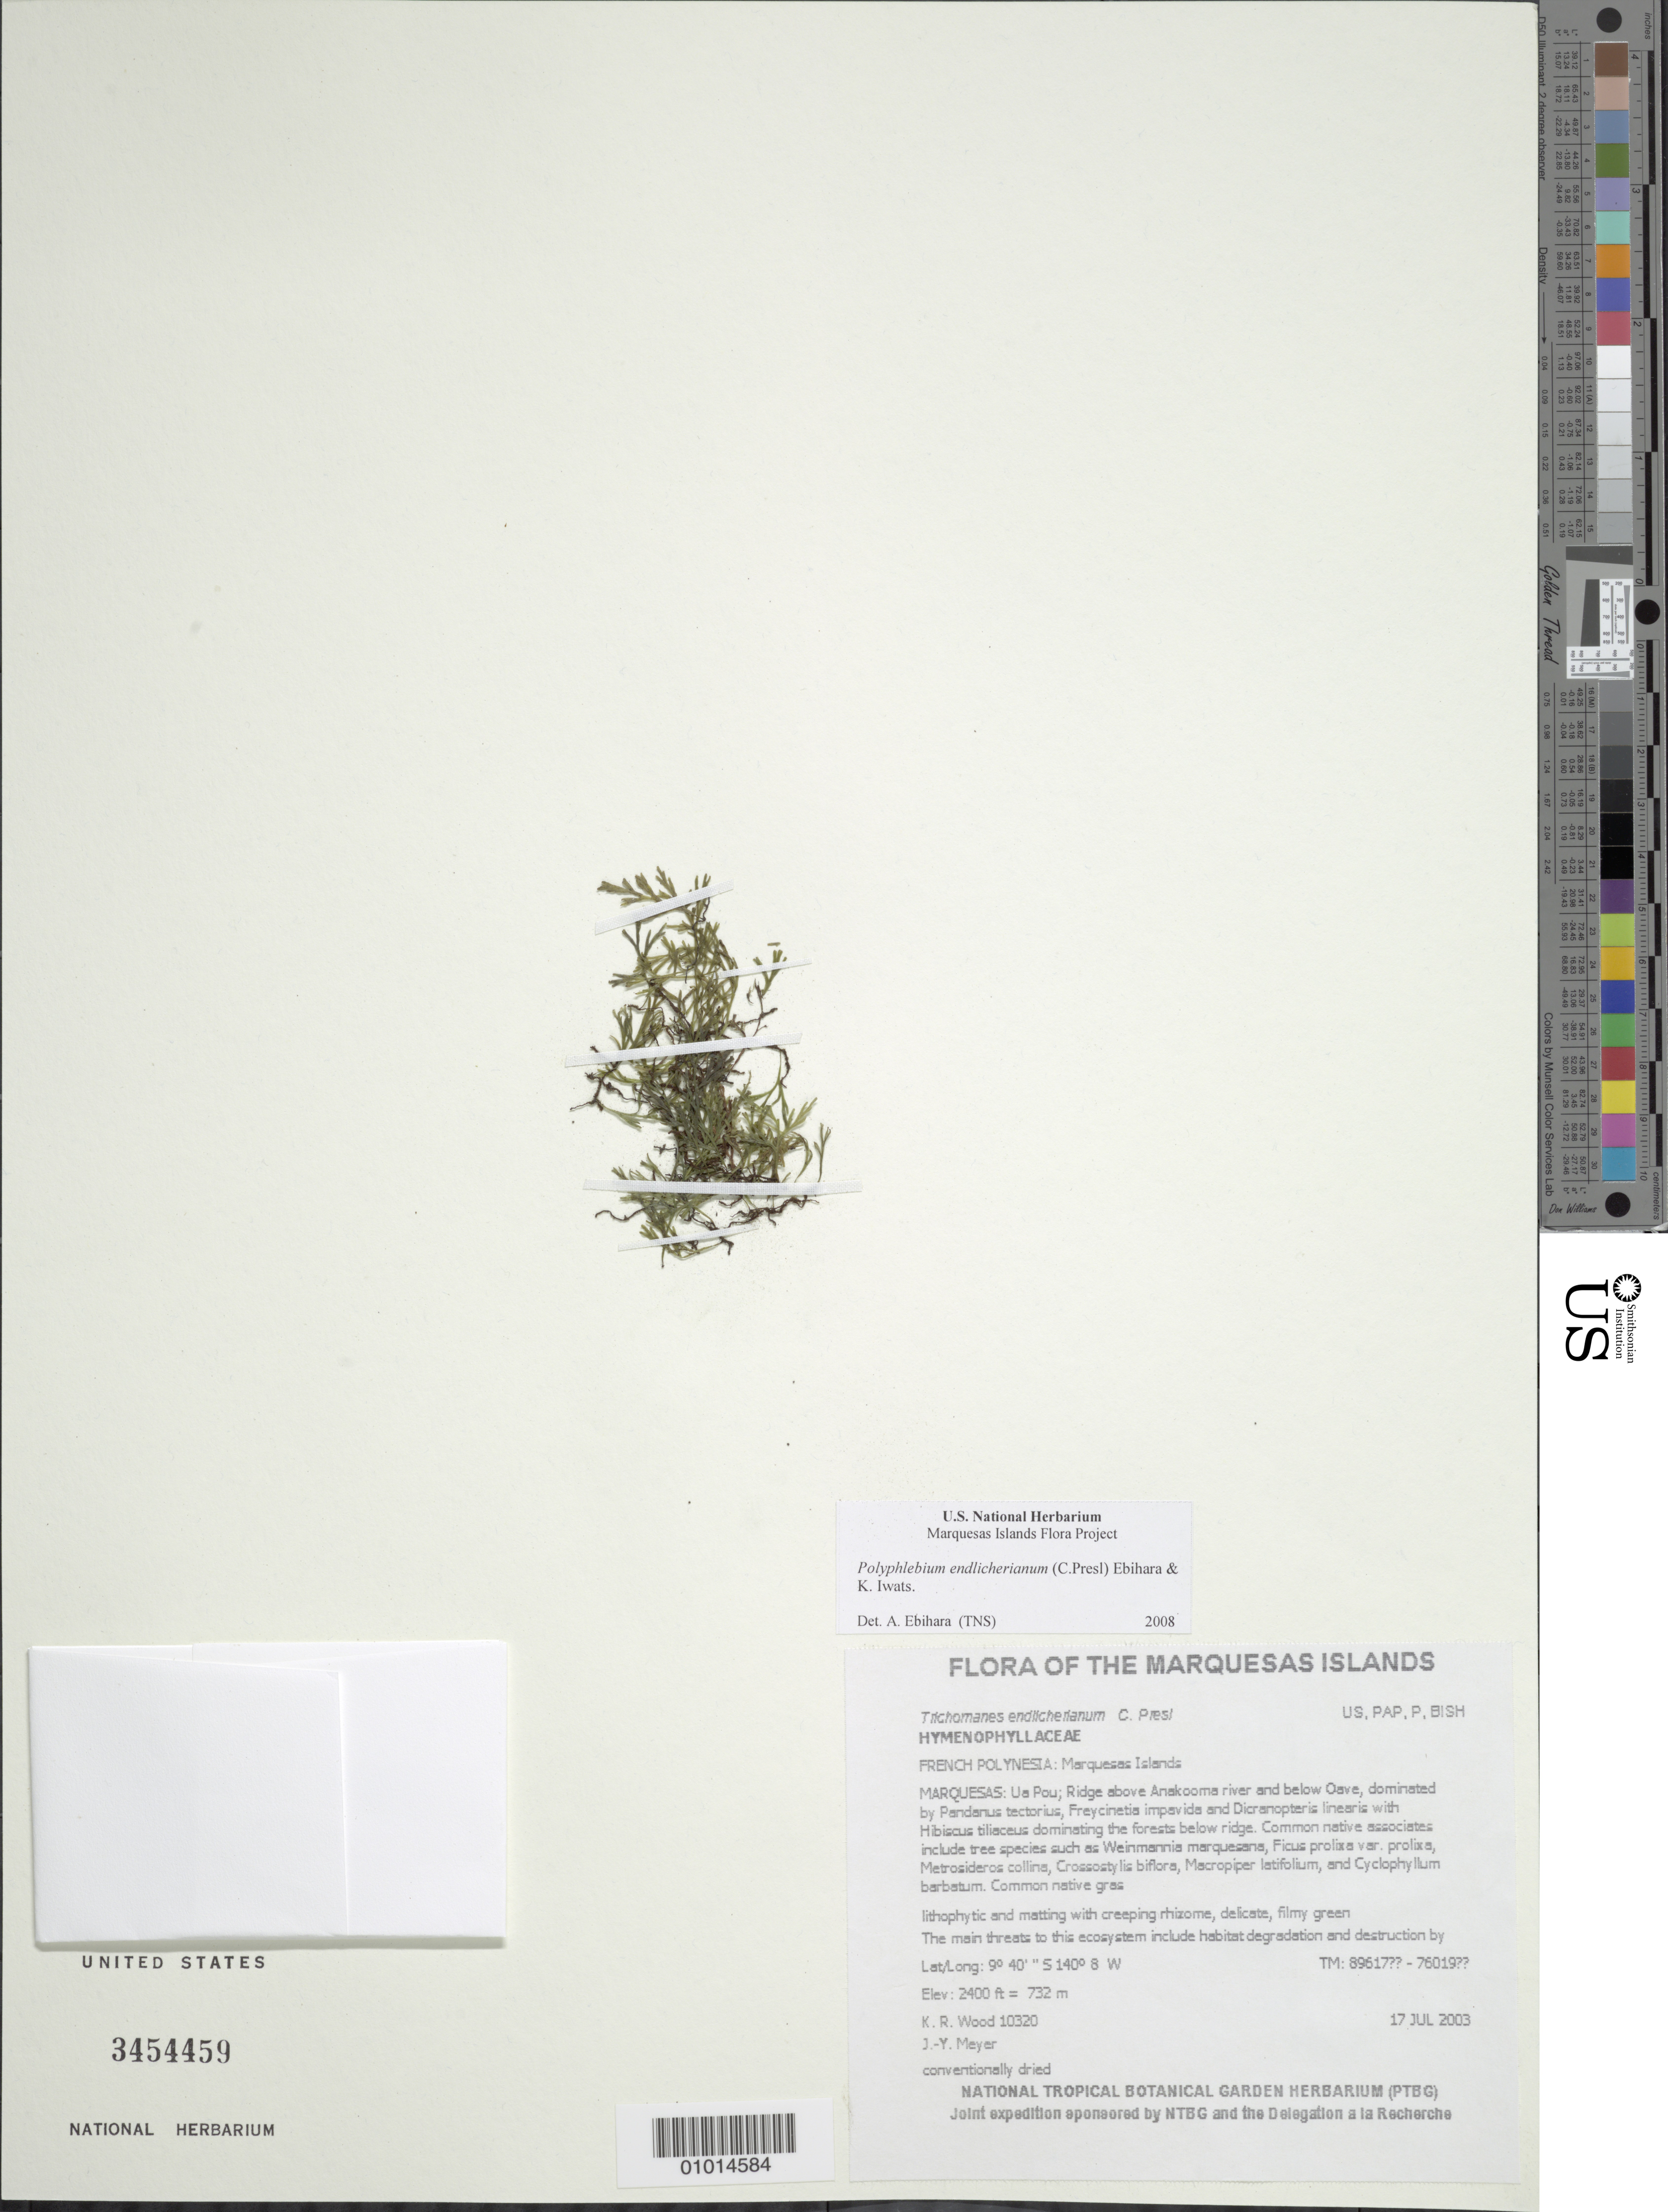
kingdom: Plantae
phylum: Tracheophyta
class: Polypodiopsida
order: Hymenophyllales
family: Hymenophyllaceae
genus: Polyphlebium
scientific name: Polyphlebium endlicherianum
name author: (C. Presl) Ebihara & K. Iwats.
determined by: Ebihara, A.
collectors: K. R. Wood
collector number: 10320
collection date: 2003-07-17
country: French Polynesia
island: Ua Pou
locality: Ridge above Anakooma river and below Oave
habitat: Dominated by Pandanus tectorius, Freycinetia impavida and Dicranopteris linearis with Hibiscus tiliaceus dominating the forests below ridge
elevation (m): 732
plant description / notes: The main threats to this ecosystem include habitat degradation and destruction by feral pigs, catastrophic extinction through environmental events, predation by rats that eat seeds, competition with non-native plant taxa such as Psidium guajava, Coffea ar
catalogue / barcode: US 3454459